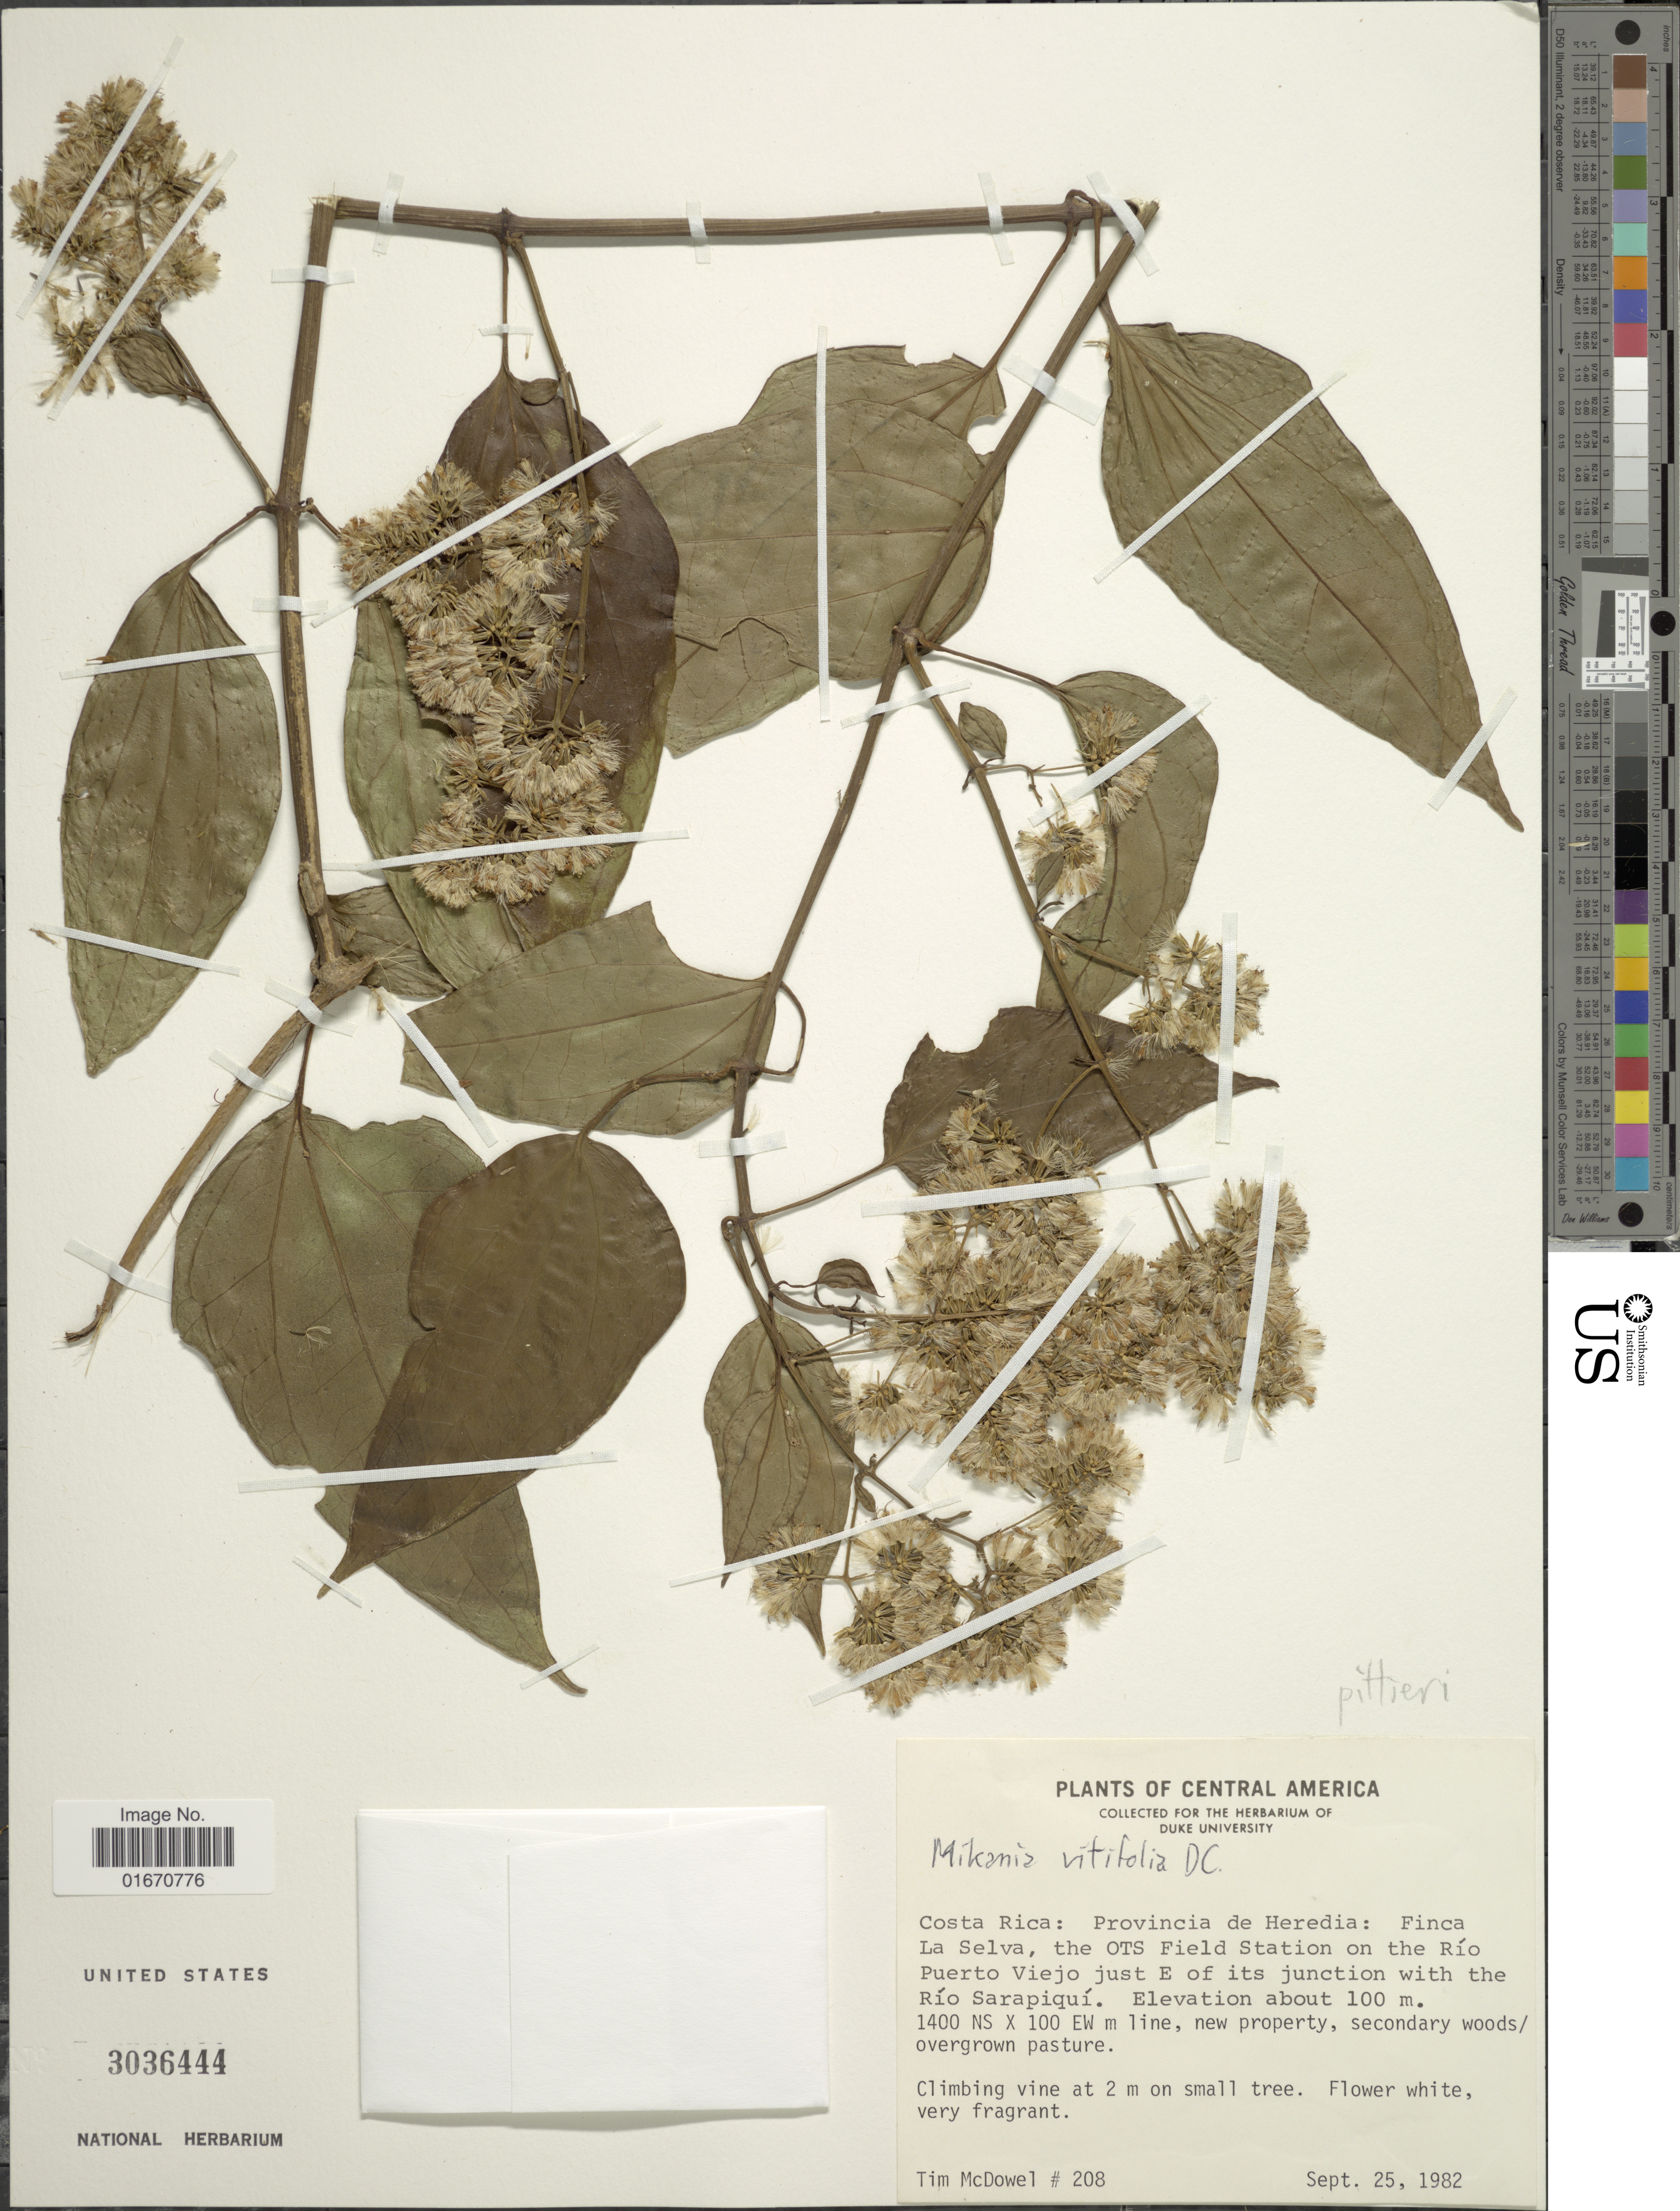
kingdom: Plantae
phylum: Tracheophyta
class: Magnoliopsida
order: Asterales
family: Asteraceae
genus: Mikania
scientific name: Mikania pittieri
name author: B.L. Rob.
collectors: T. McDowell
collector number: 208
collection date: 1982-09-25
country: Costa Rica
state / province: Heredia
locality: Finca La Selva, the OTS Field Station on the Rio Puerto Viejo just E of its junction with the Sarapiqui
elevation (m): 100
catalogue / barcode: US 3036444